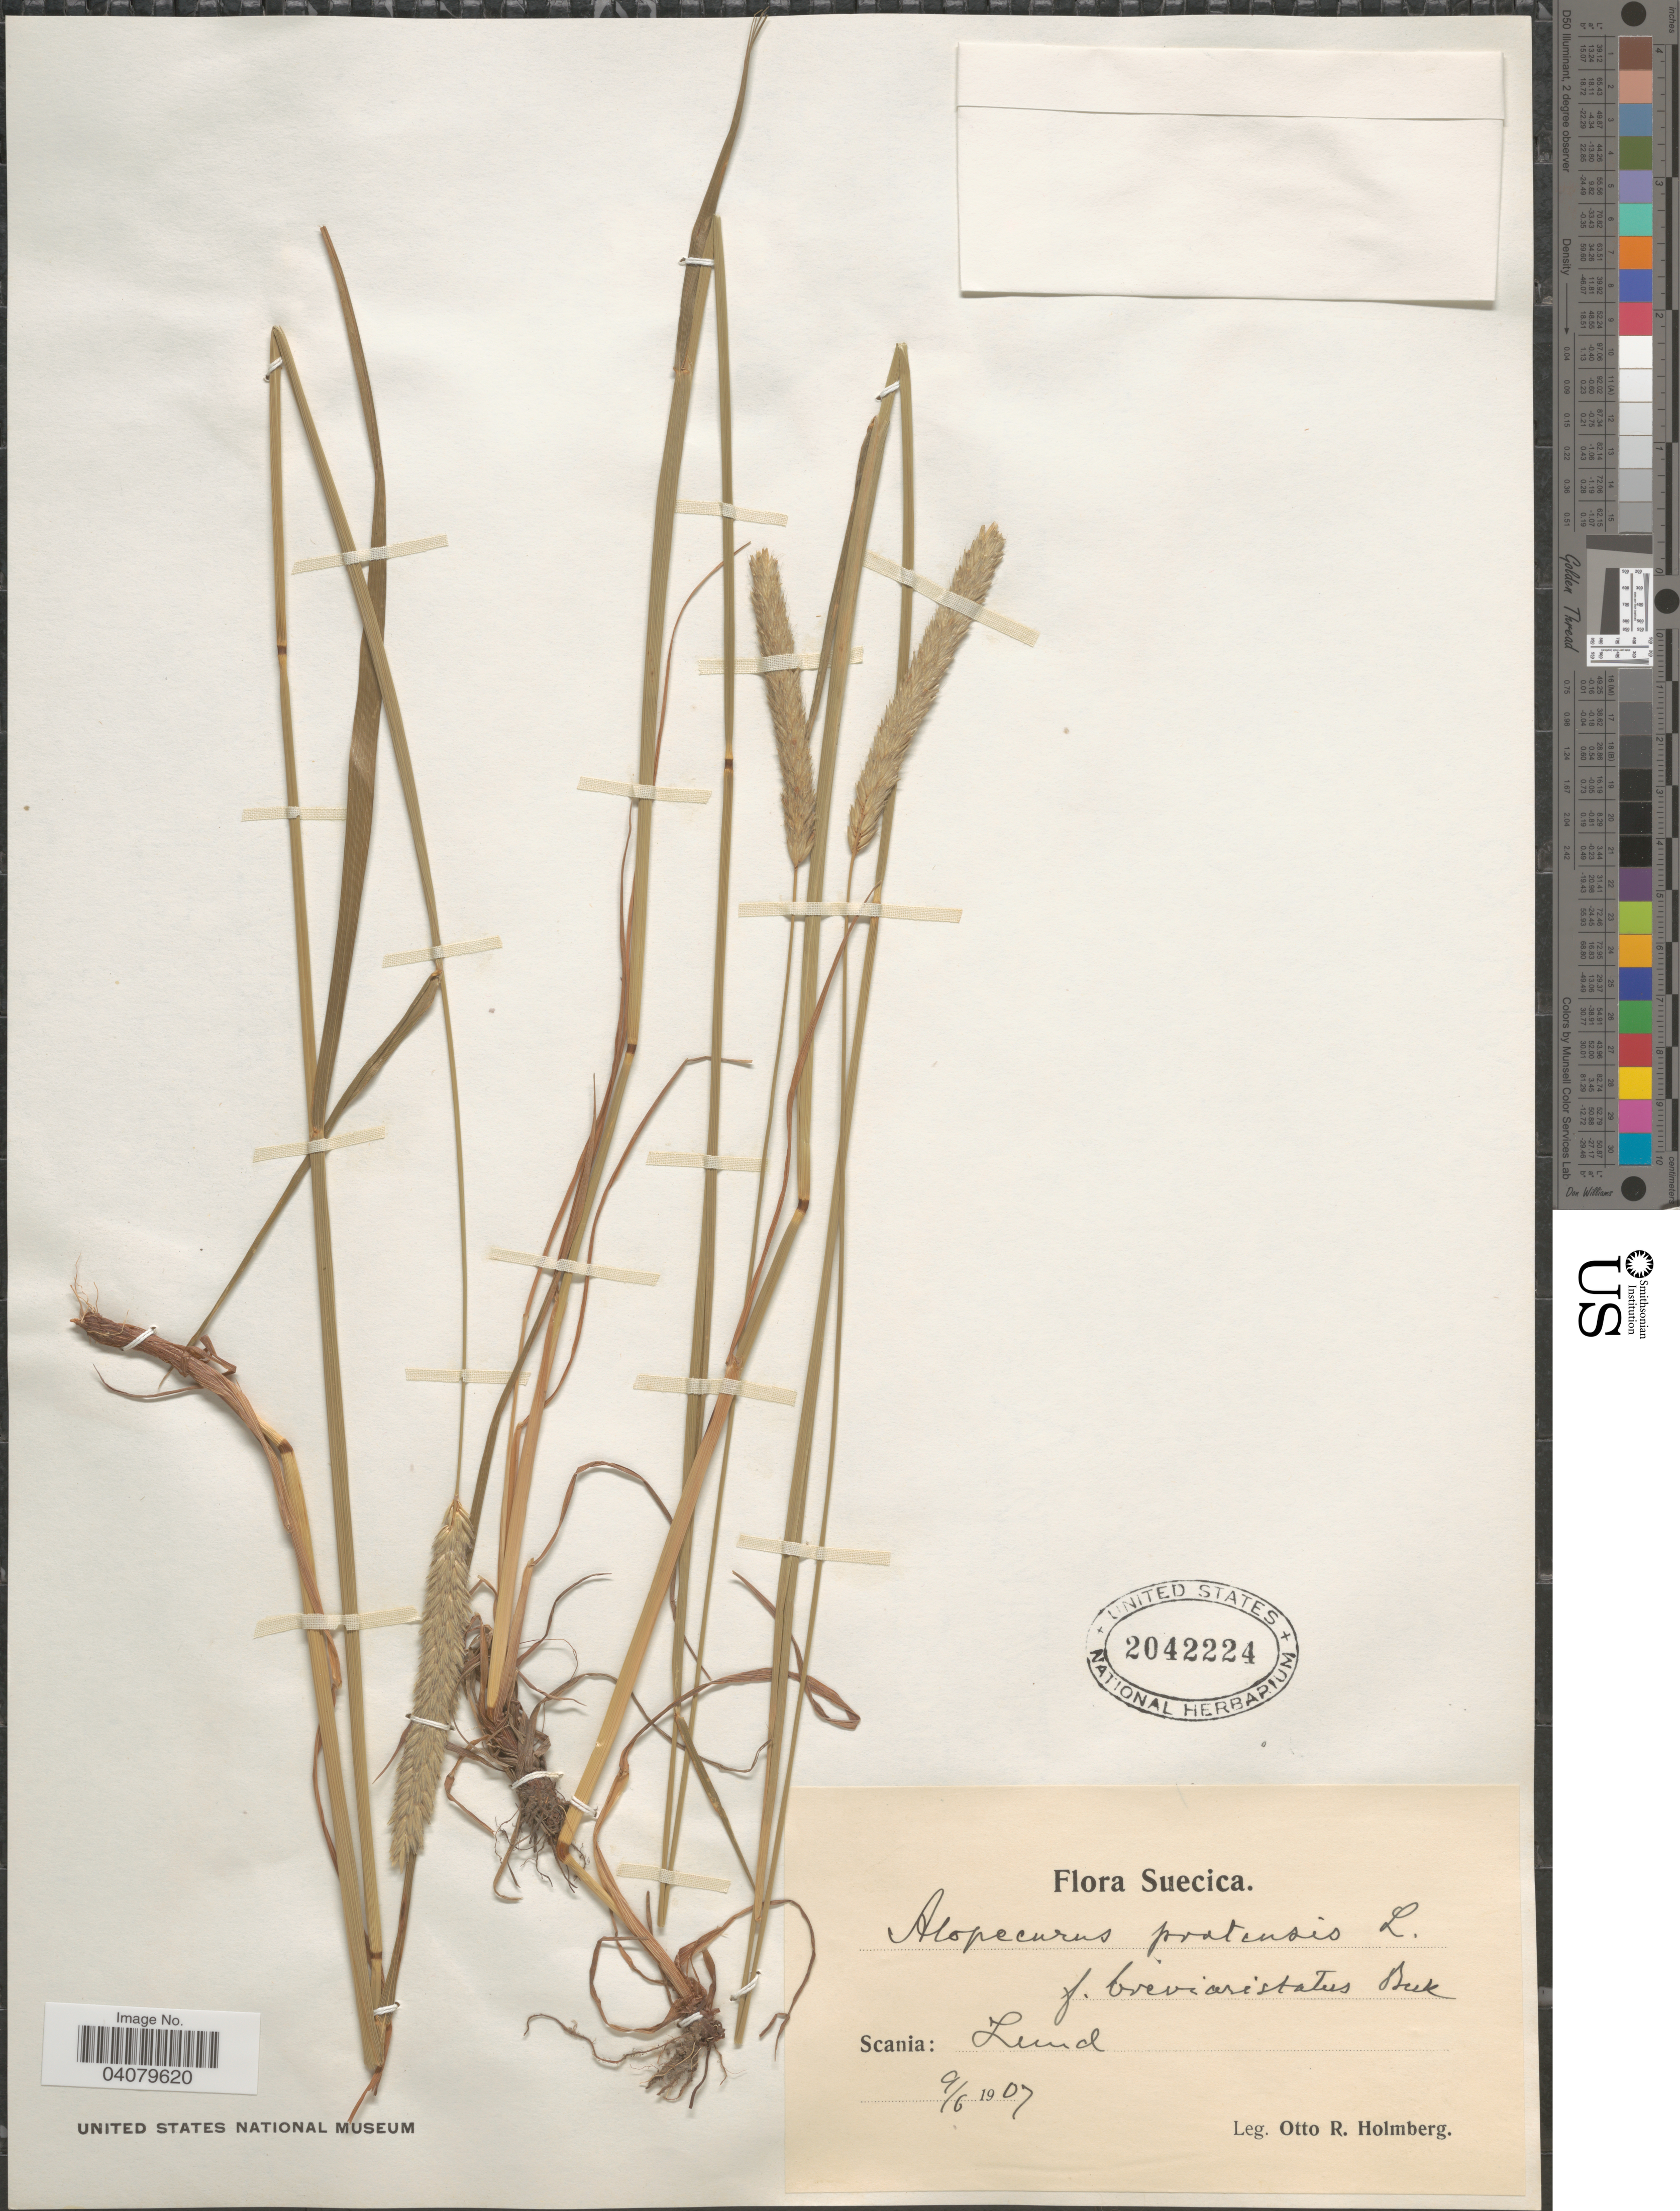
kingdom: Plantae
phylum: Tracheophyta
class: Liliopsida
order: Poales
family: Poaceae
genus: Alopecurus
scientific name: Alopecurus pratensis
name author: L.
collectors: O. Holmberg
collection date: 1907-06-09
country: Sweden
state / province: Skåne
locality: Suecica. Scania: Lund.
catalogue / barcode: US 2042224